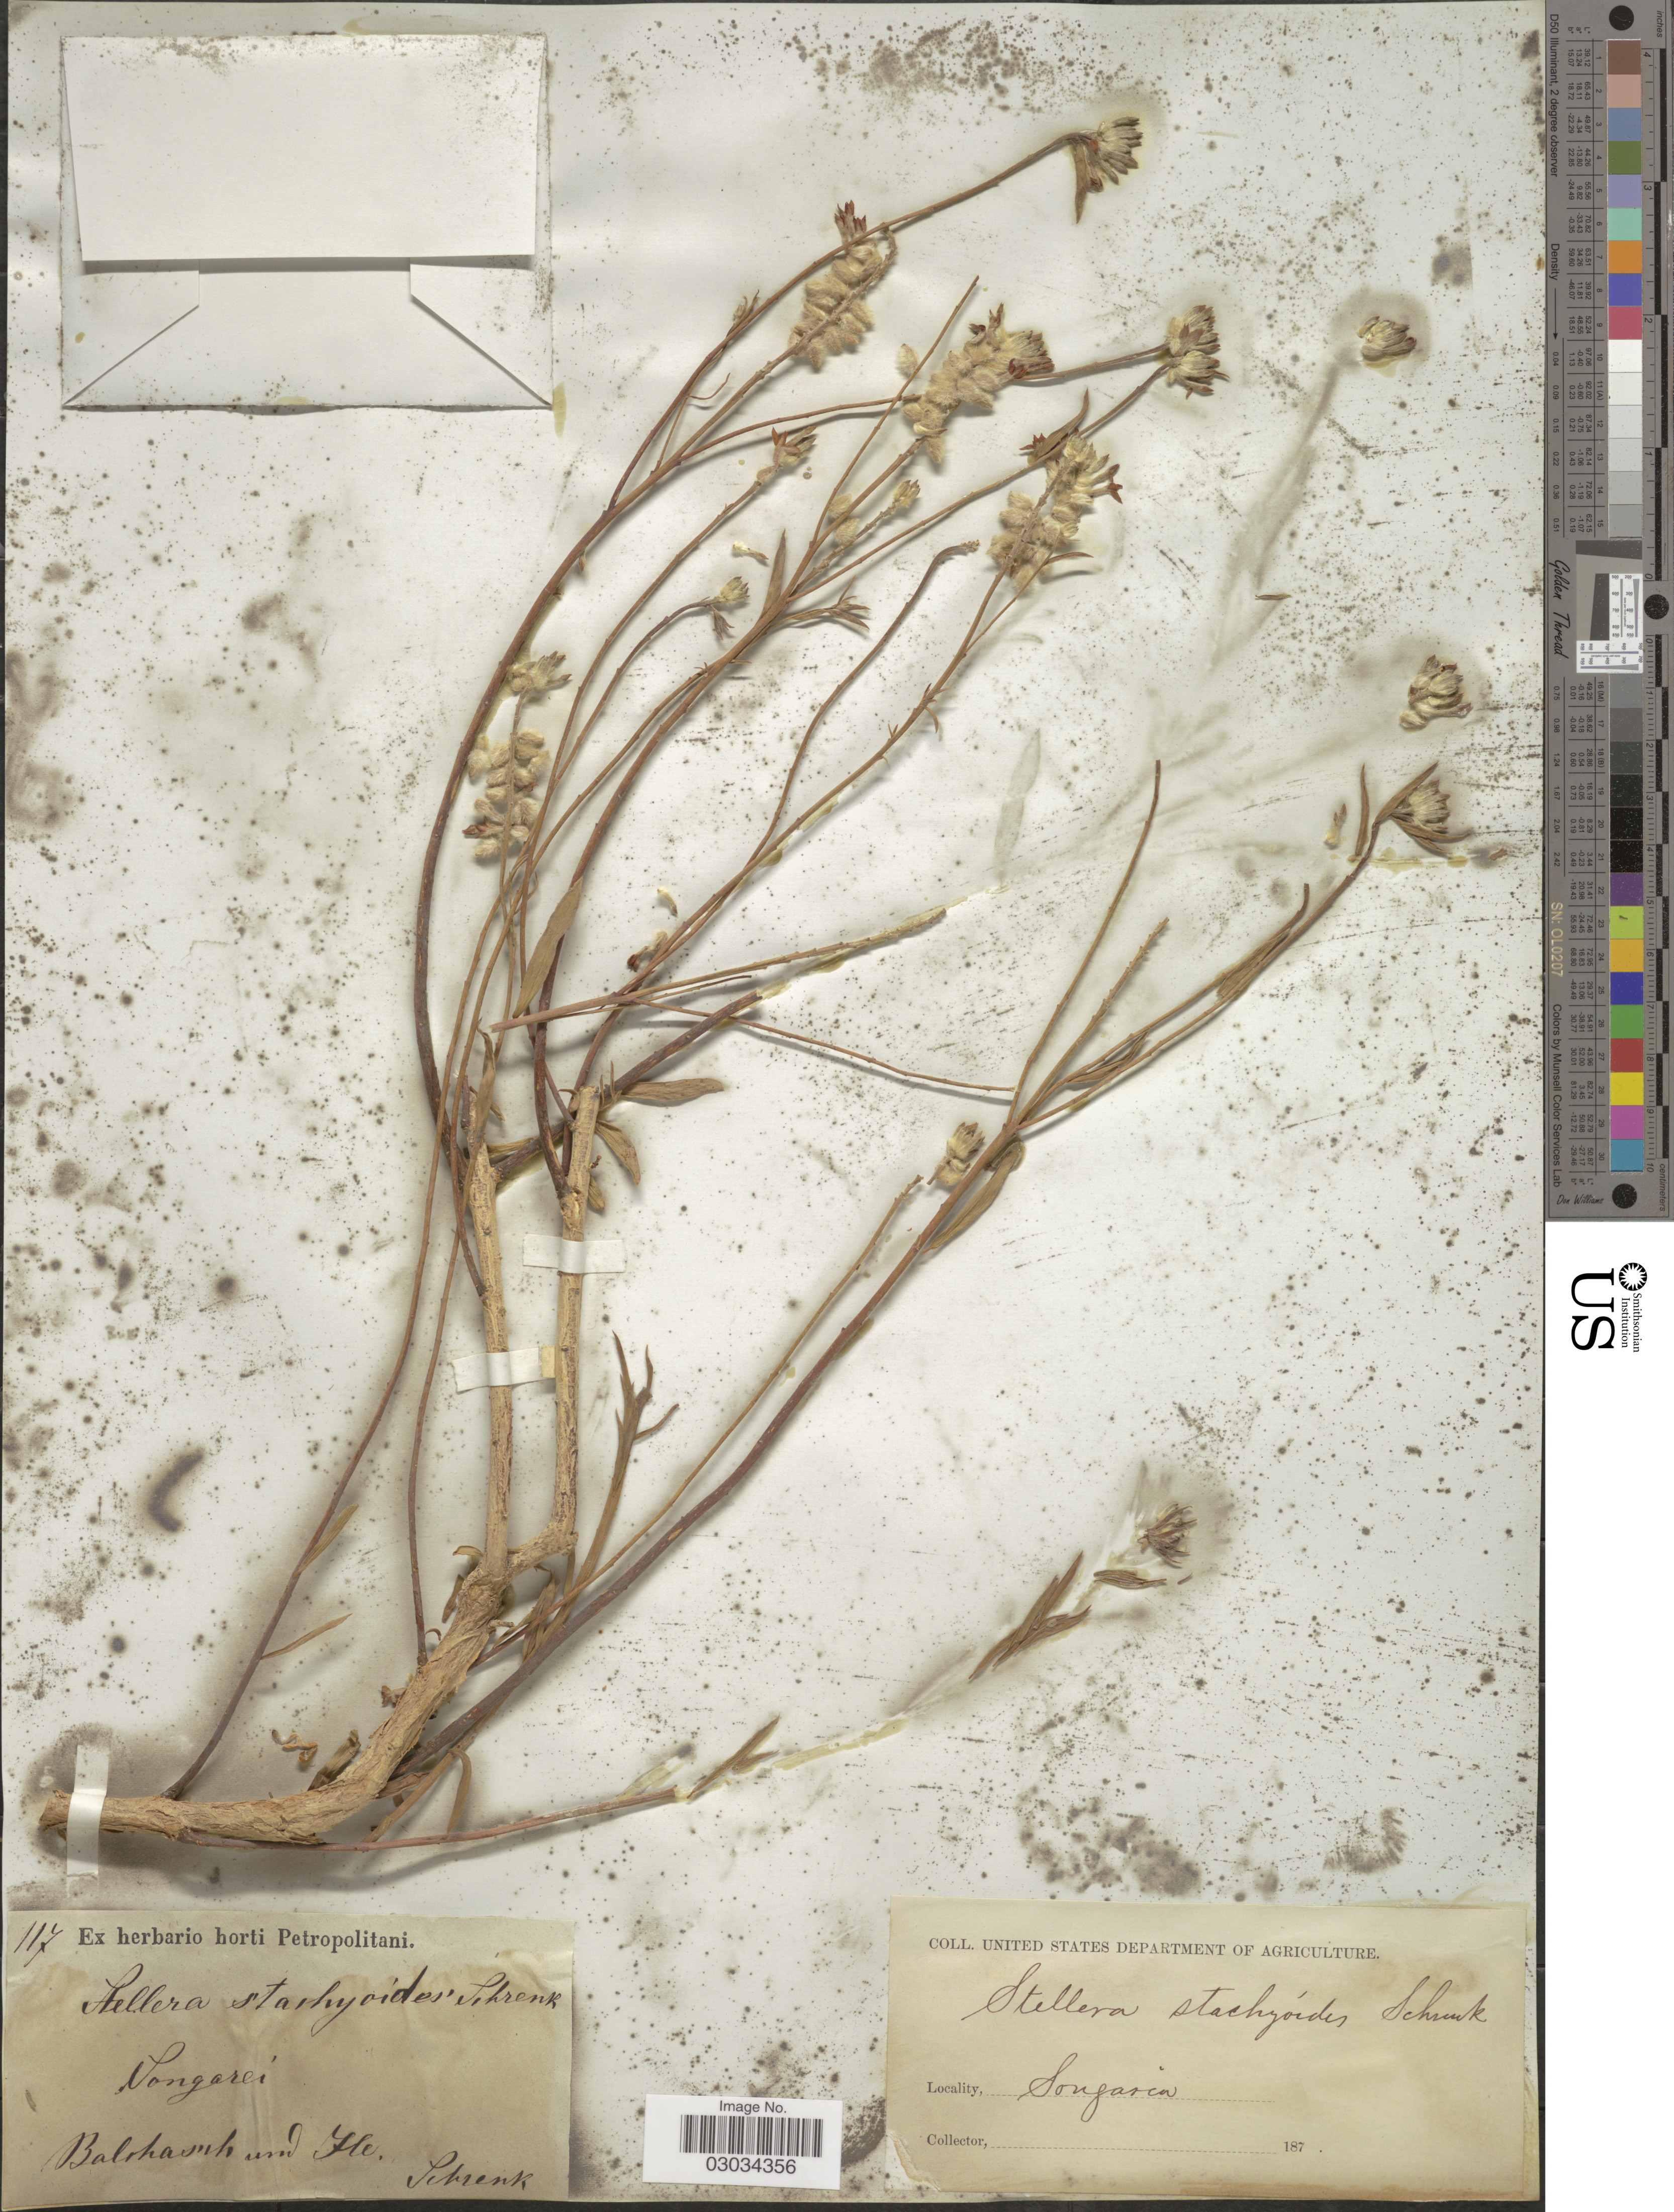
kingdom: Plantae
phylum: Tracheophyta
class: Magnoliopsida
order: Malvales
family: Thymelaeaceae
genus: Stellera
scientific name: Stellera stachyoides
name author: Schrenk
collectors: A.G. Schrenk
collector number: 117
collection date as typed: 187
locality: Songarei. Balrhasnh und Fle. [interpreted]